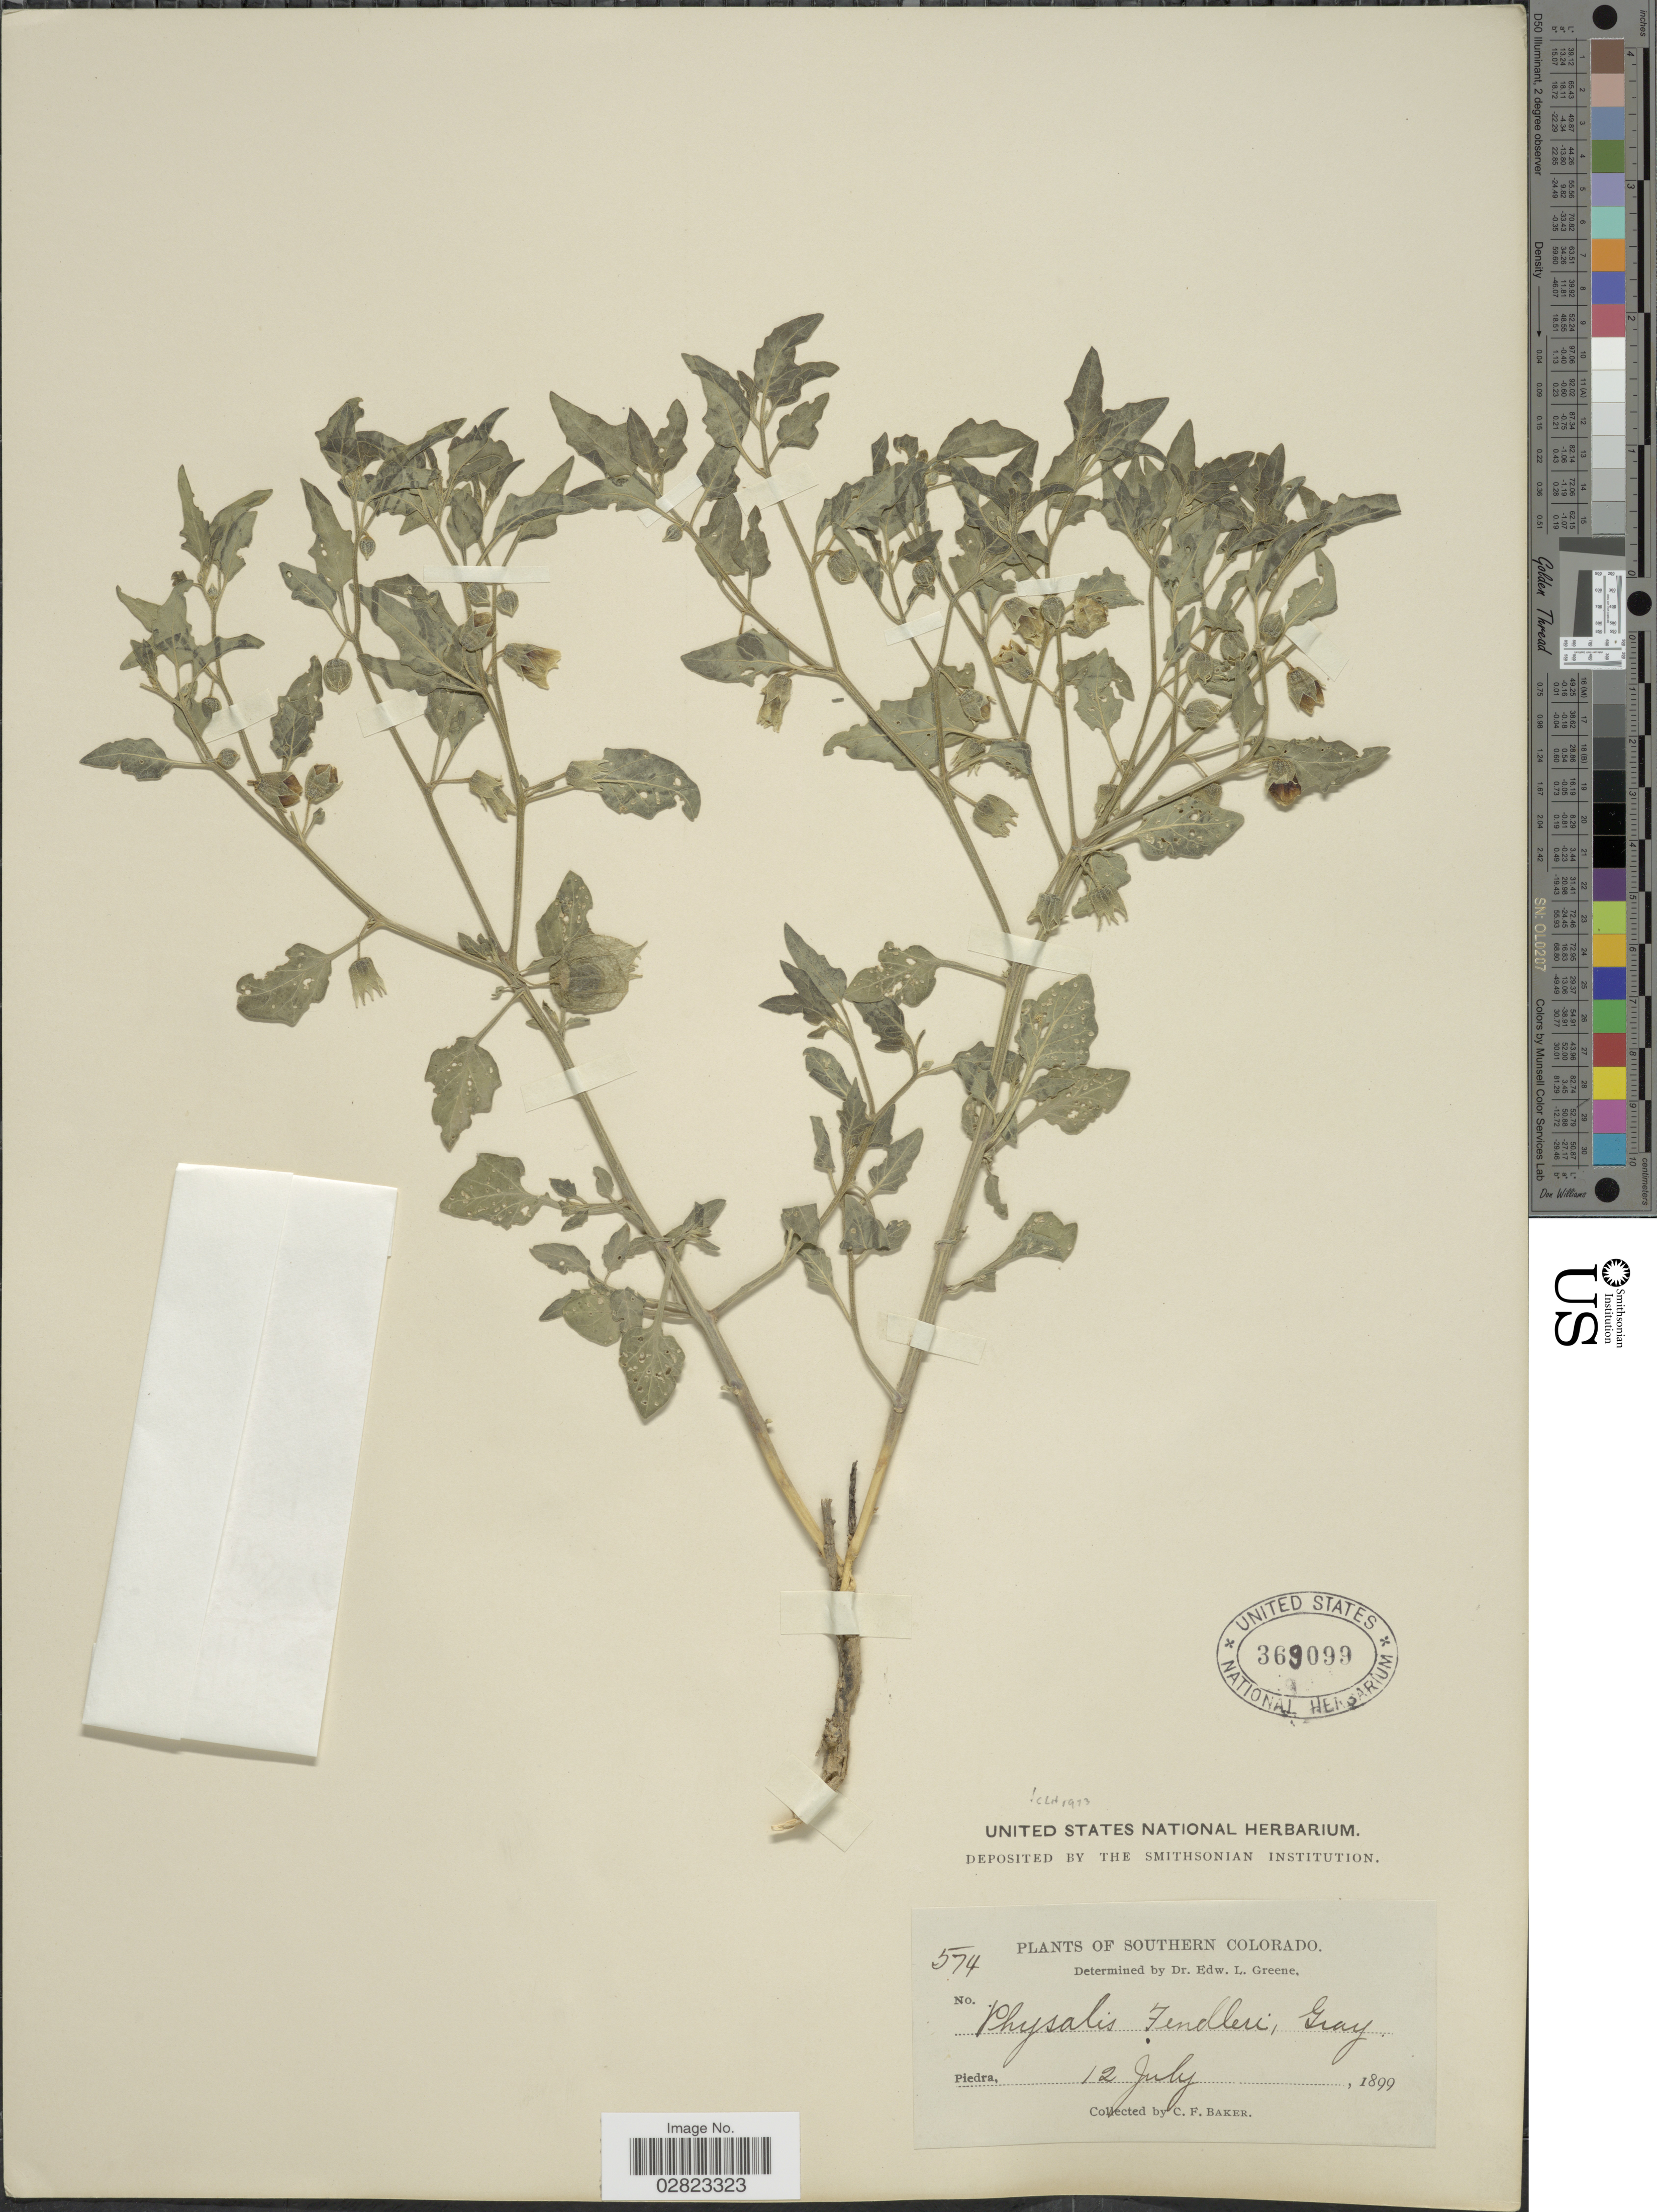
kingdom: Plantae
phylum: Tracheophyta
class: Magnoliopsida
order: Solanales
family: Solanaceae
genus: Physalis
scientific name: Physalis fendleri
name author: A. Gray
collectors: C. F. Baker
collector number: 574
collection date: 1899-07-12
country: United States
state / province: Colorado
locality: Southern Colorado. Piedra.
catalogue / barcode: US 369099